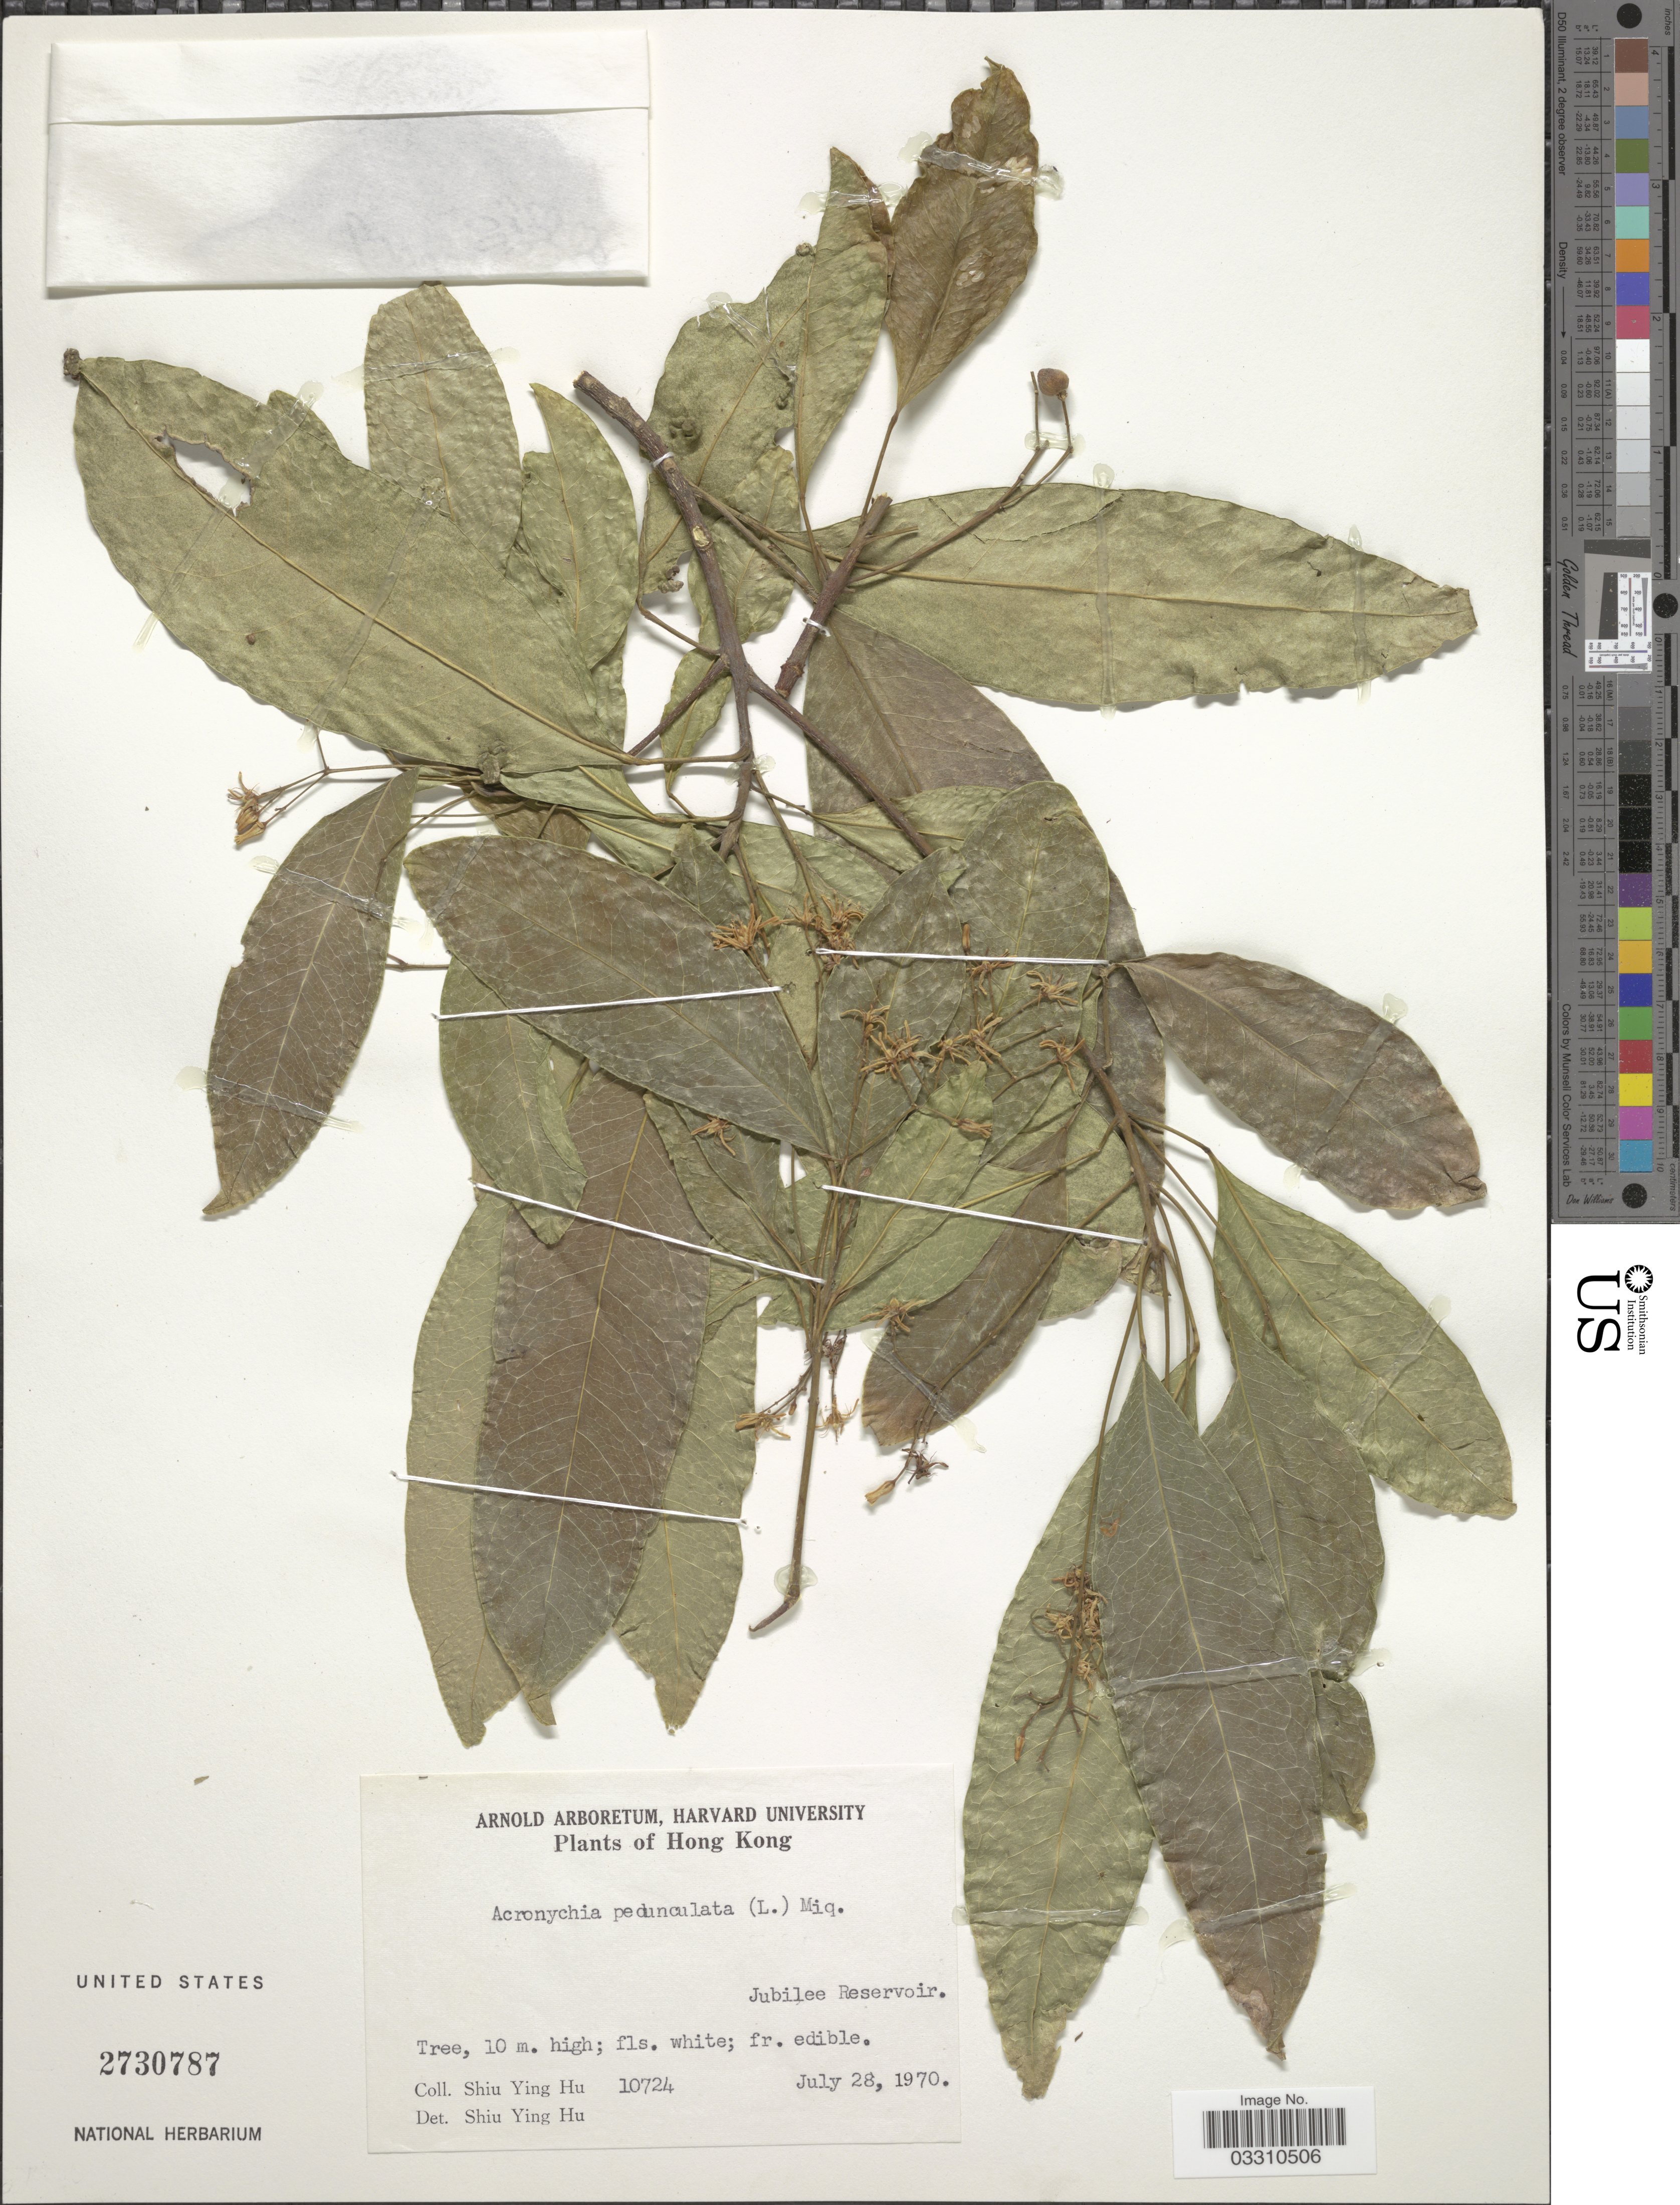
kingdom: Plantae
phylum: Tracheophyta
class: Magnoliopsida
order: Sapindales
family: Rutaceae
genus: Acronychia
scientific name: Acronychia pedunculata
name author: (L.) Miq.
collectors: S. Y. Hu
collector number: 10724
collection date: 1970-07-28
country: China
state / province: Hong Kong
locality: Jubilee Reservoir.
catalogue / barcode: US 2730787